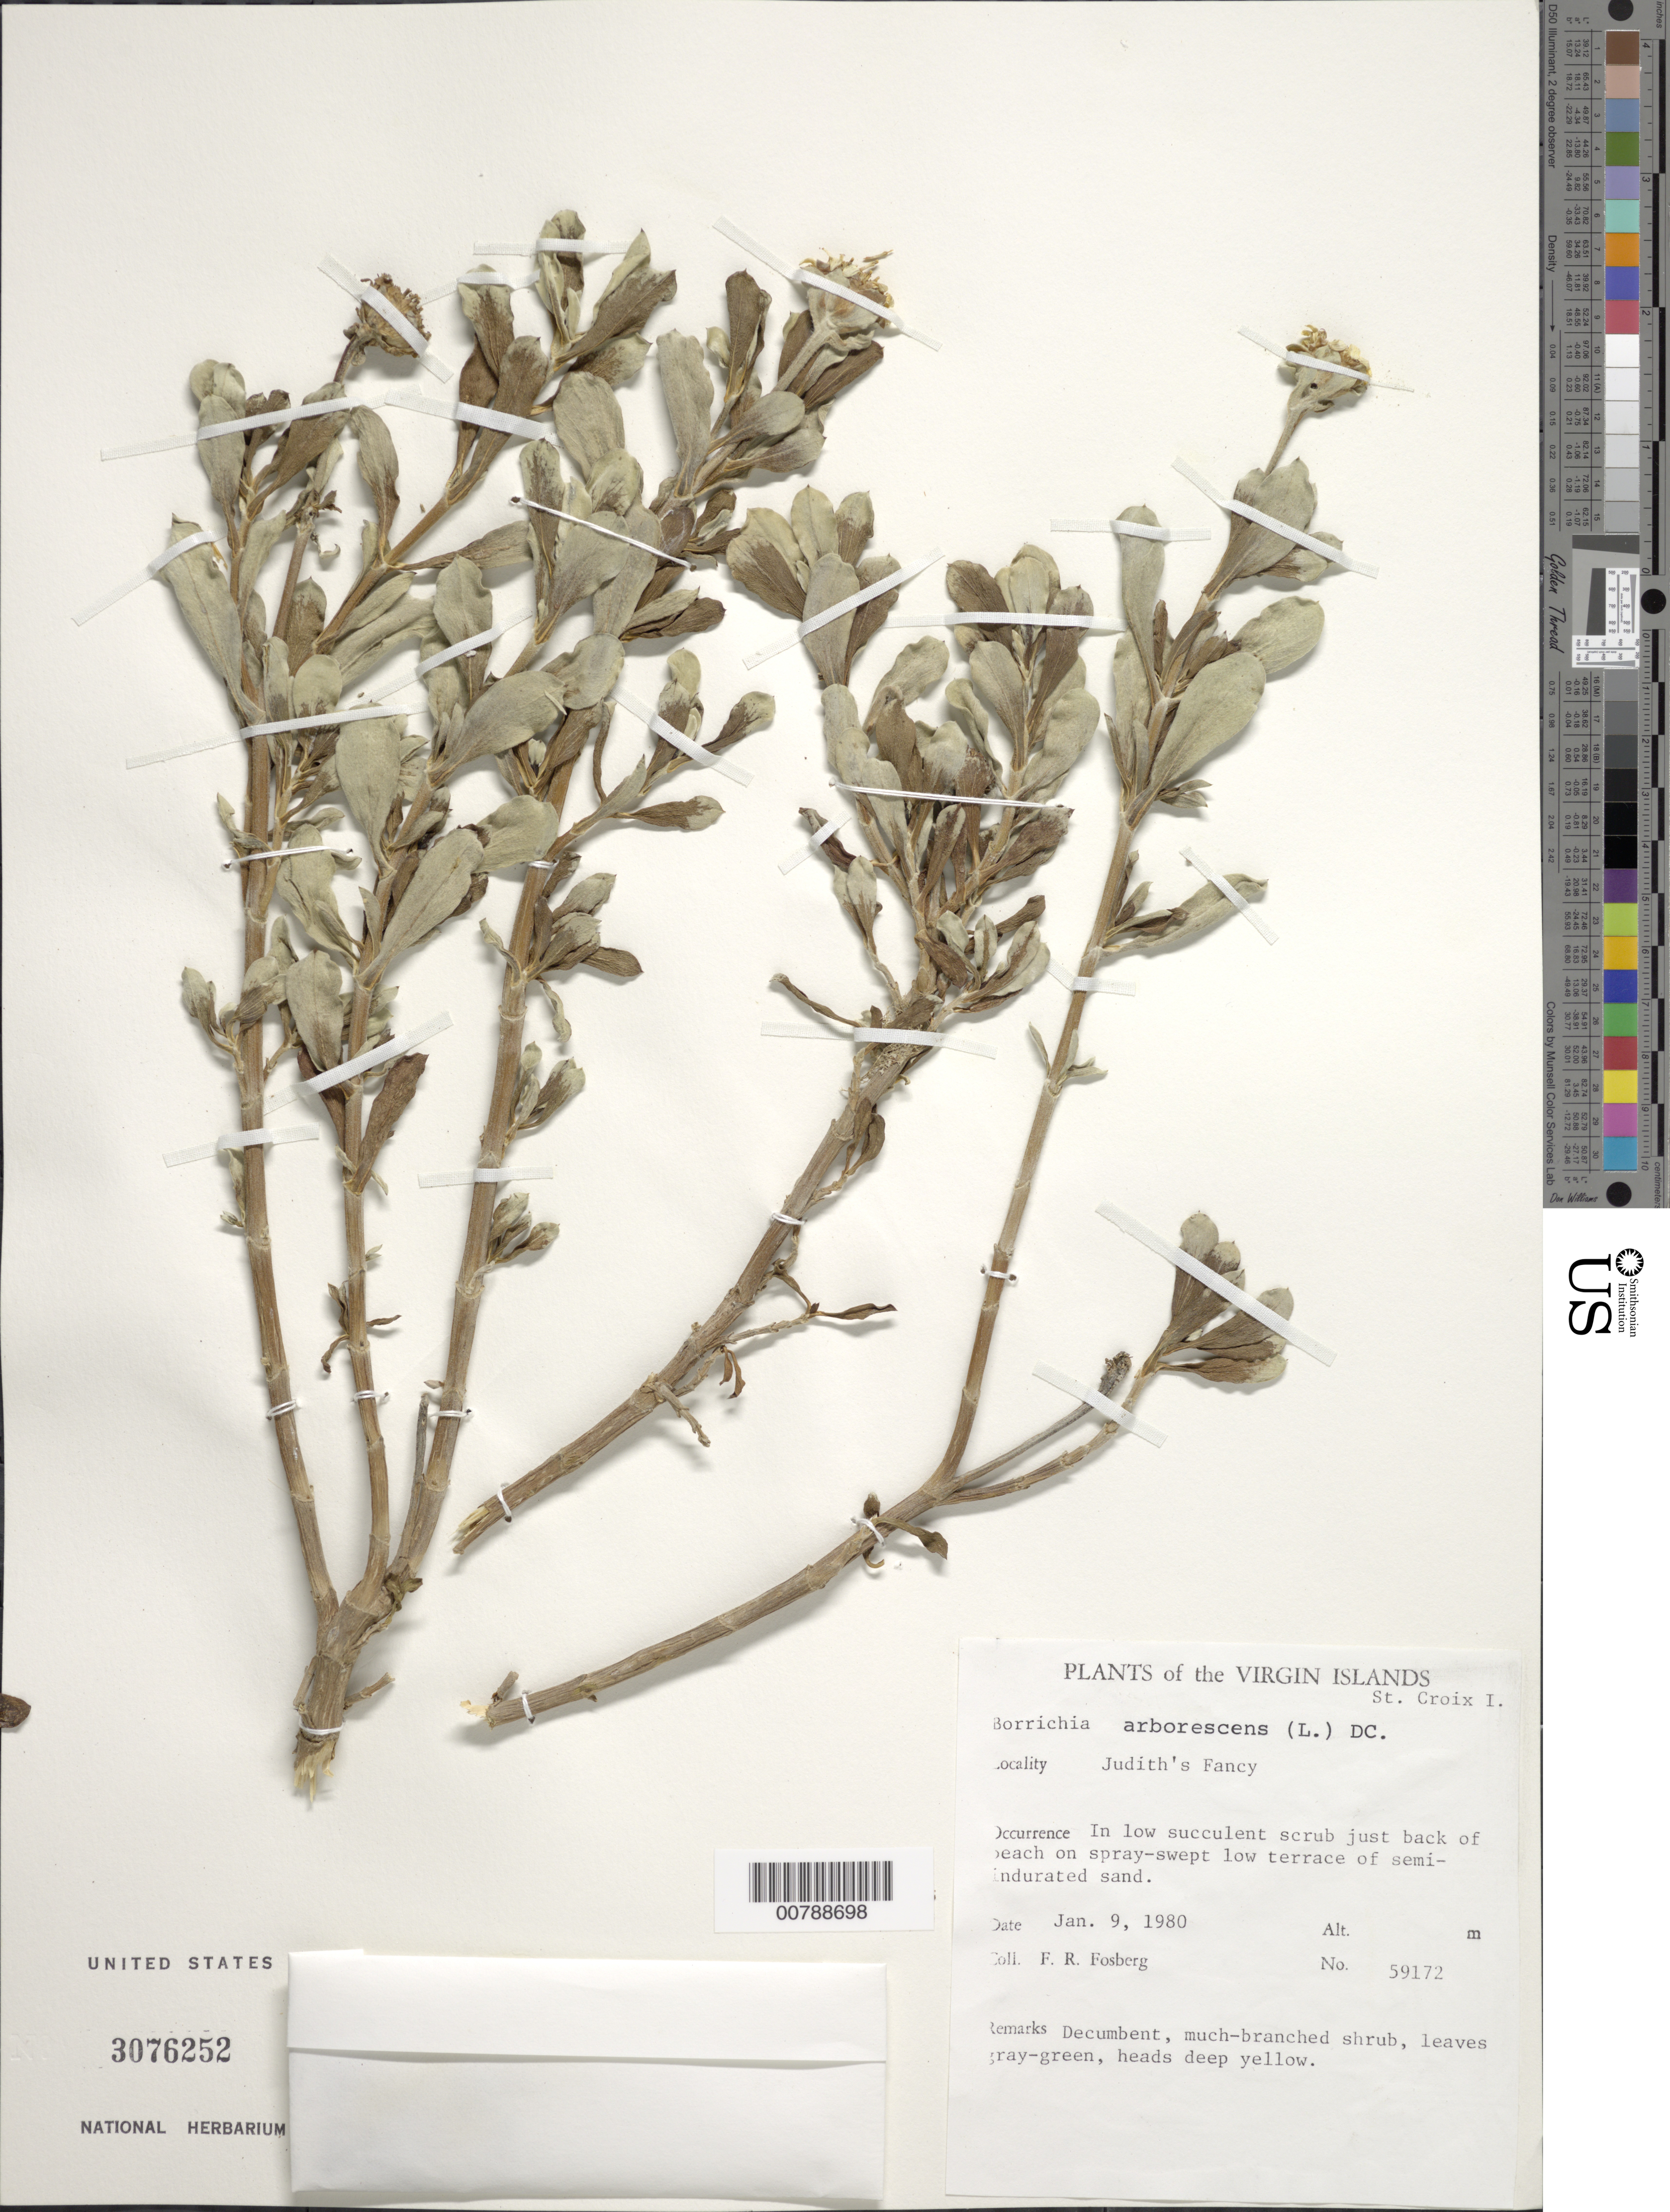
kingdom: Plantae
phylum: Tracheophyta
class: Magnoliopsida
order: Asterales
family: Asteraceae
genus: Borrichia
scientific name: Borrichia arborescens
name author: (L.) DC.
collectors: F. R. Fosberg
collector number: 59172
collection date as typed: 09 Jan 1980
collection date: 1980-01-09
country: U.S. Virgin Islands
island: St. Croix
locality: Judith's Fancy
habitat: Low succulent scrub just back of beach on spray-swept low terrace of semi-indurated sand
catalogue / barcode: US 3076252